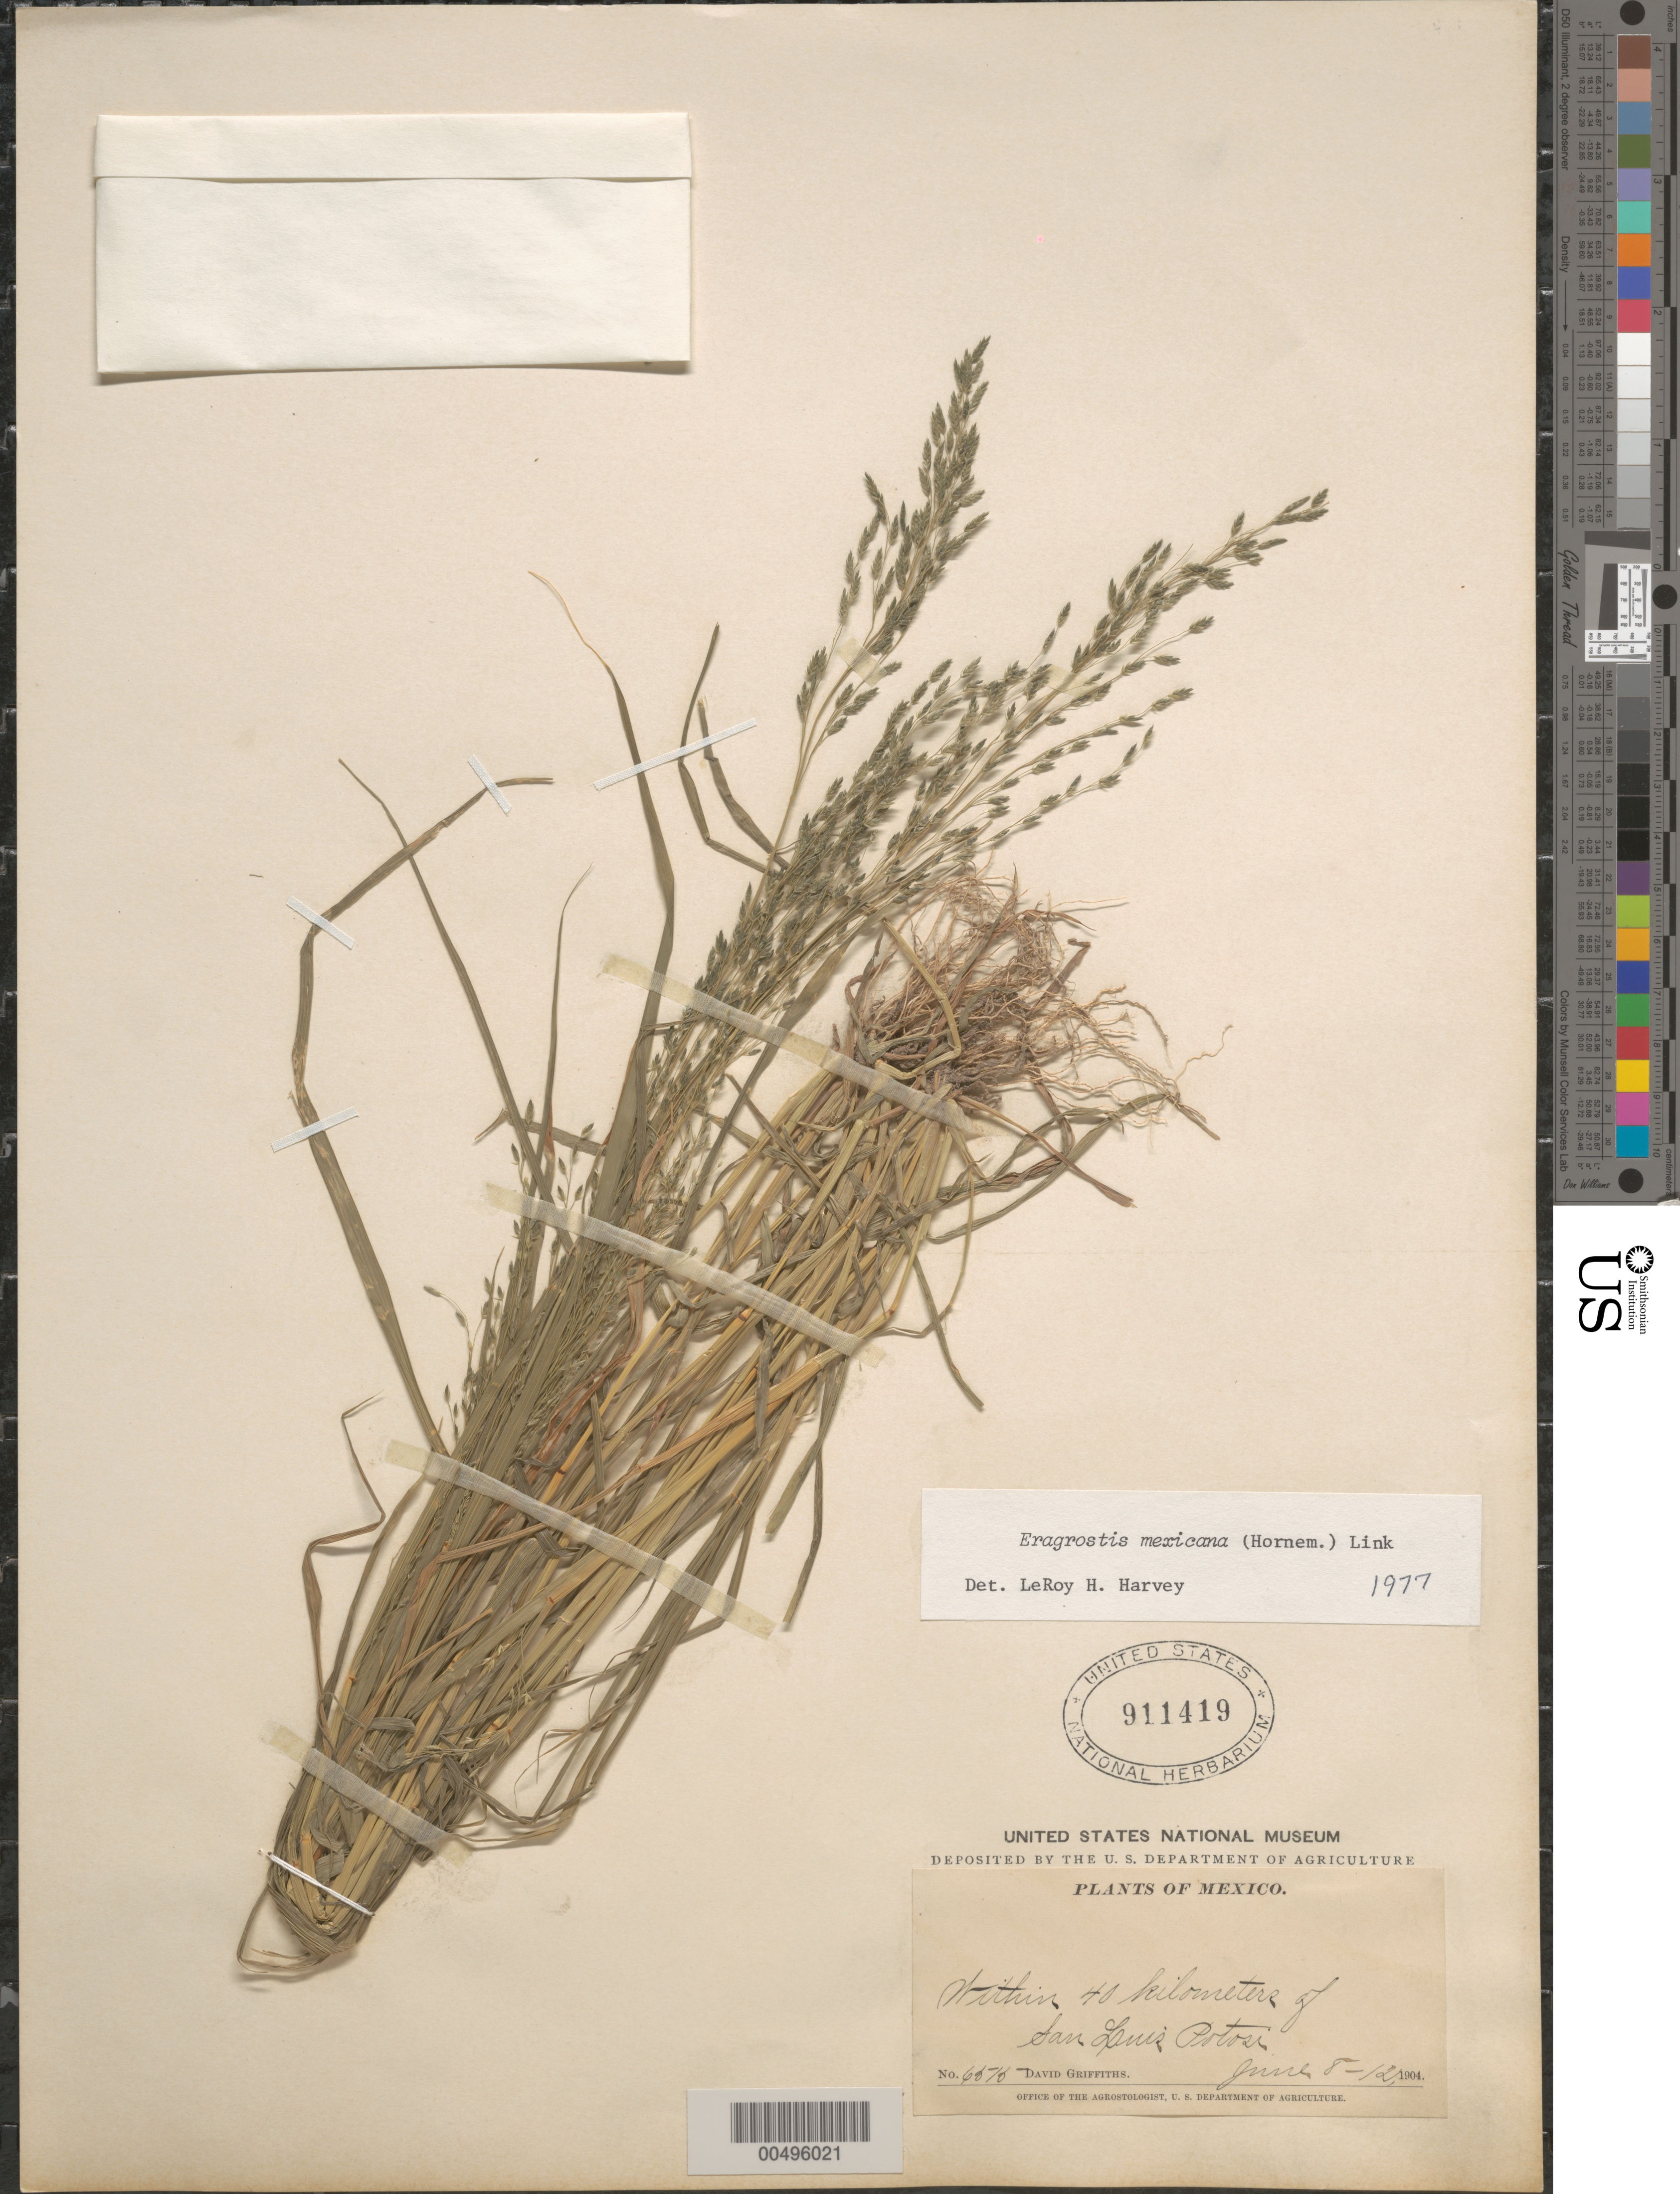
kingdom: Plantae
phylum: Tracheophyta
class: Liliopsida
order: Poales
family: Poaceae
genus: Eragrostis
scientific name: Eragrostis mexicana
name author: (Hornem.) Link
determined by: Harvey, L. H.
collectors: D. Griffiths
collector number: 6516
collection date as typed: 8 Jun 1904 to 12 Jun 1904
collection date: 1904-06-08/1904-06-12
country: Mexico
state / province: San Luis Potosi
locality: Within 40 km of San Luis Potosi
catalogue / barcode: US 911419